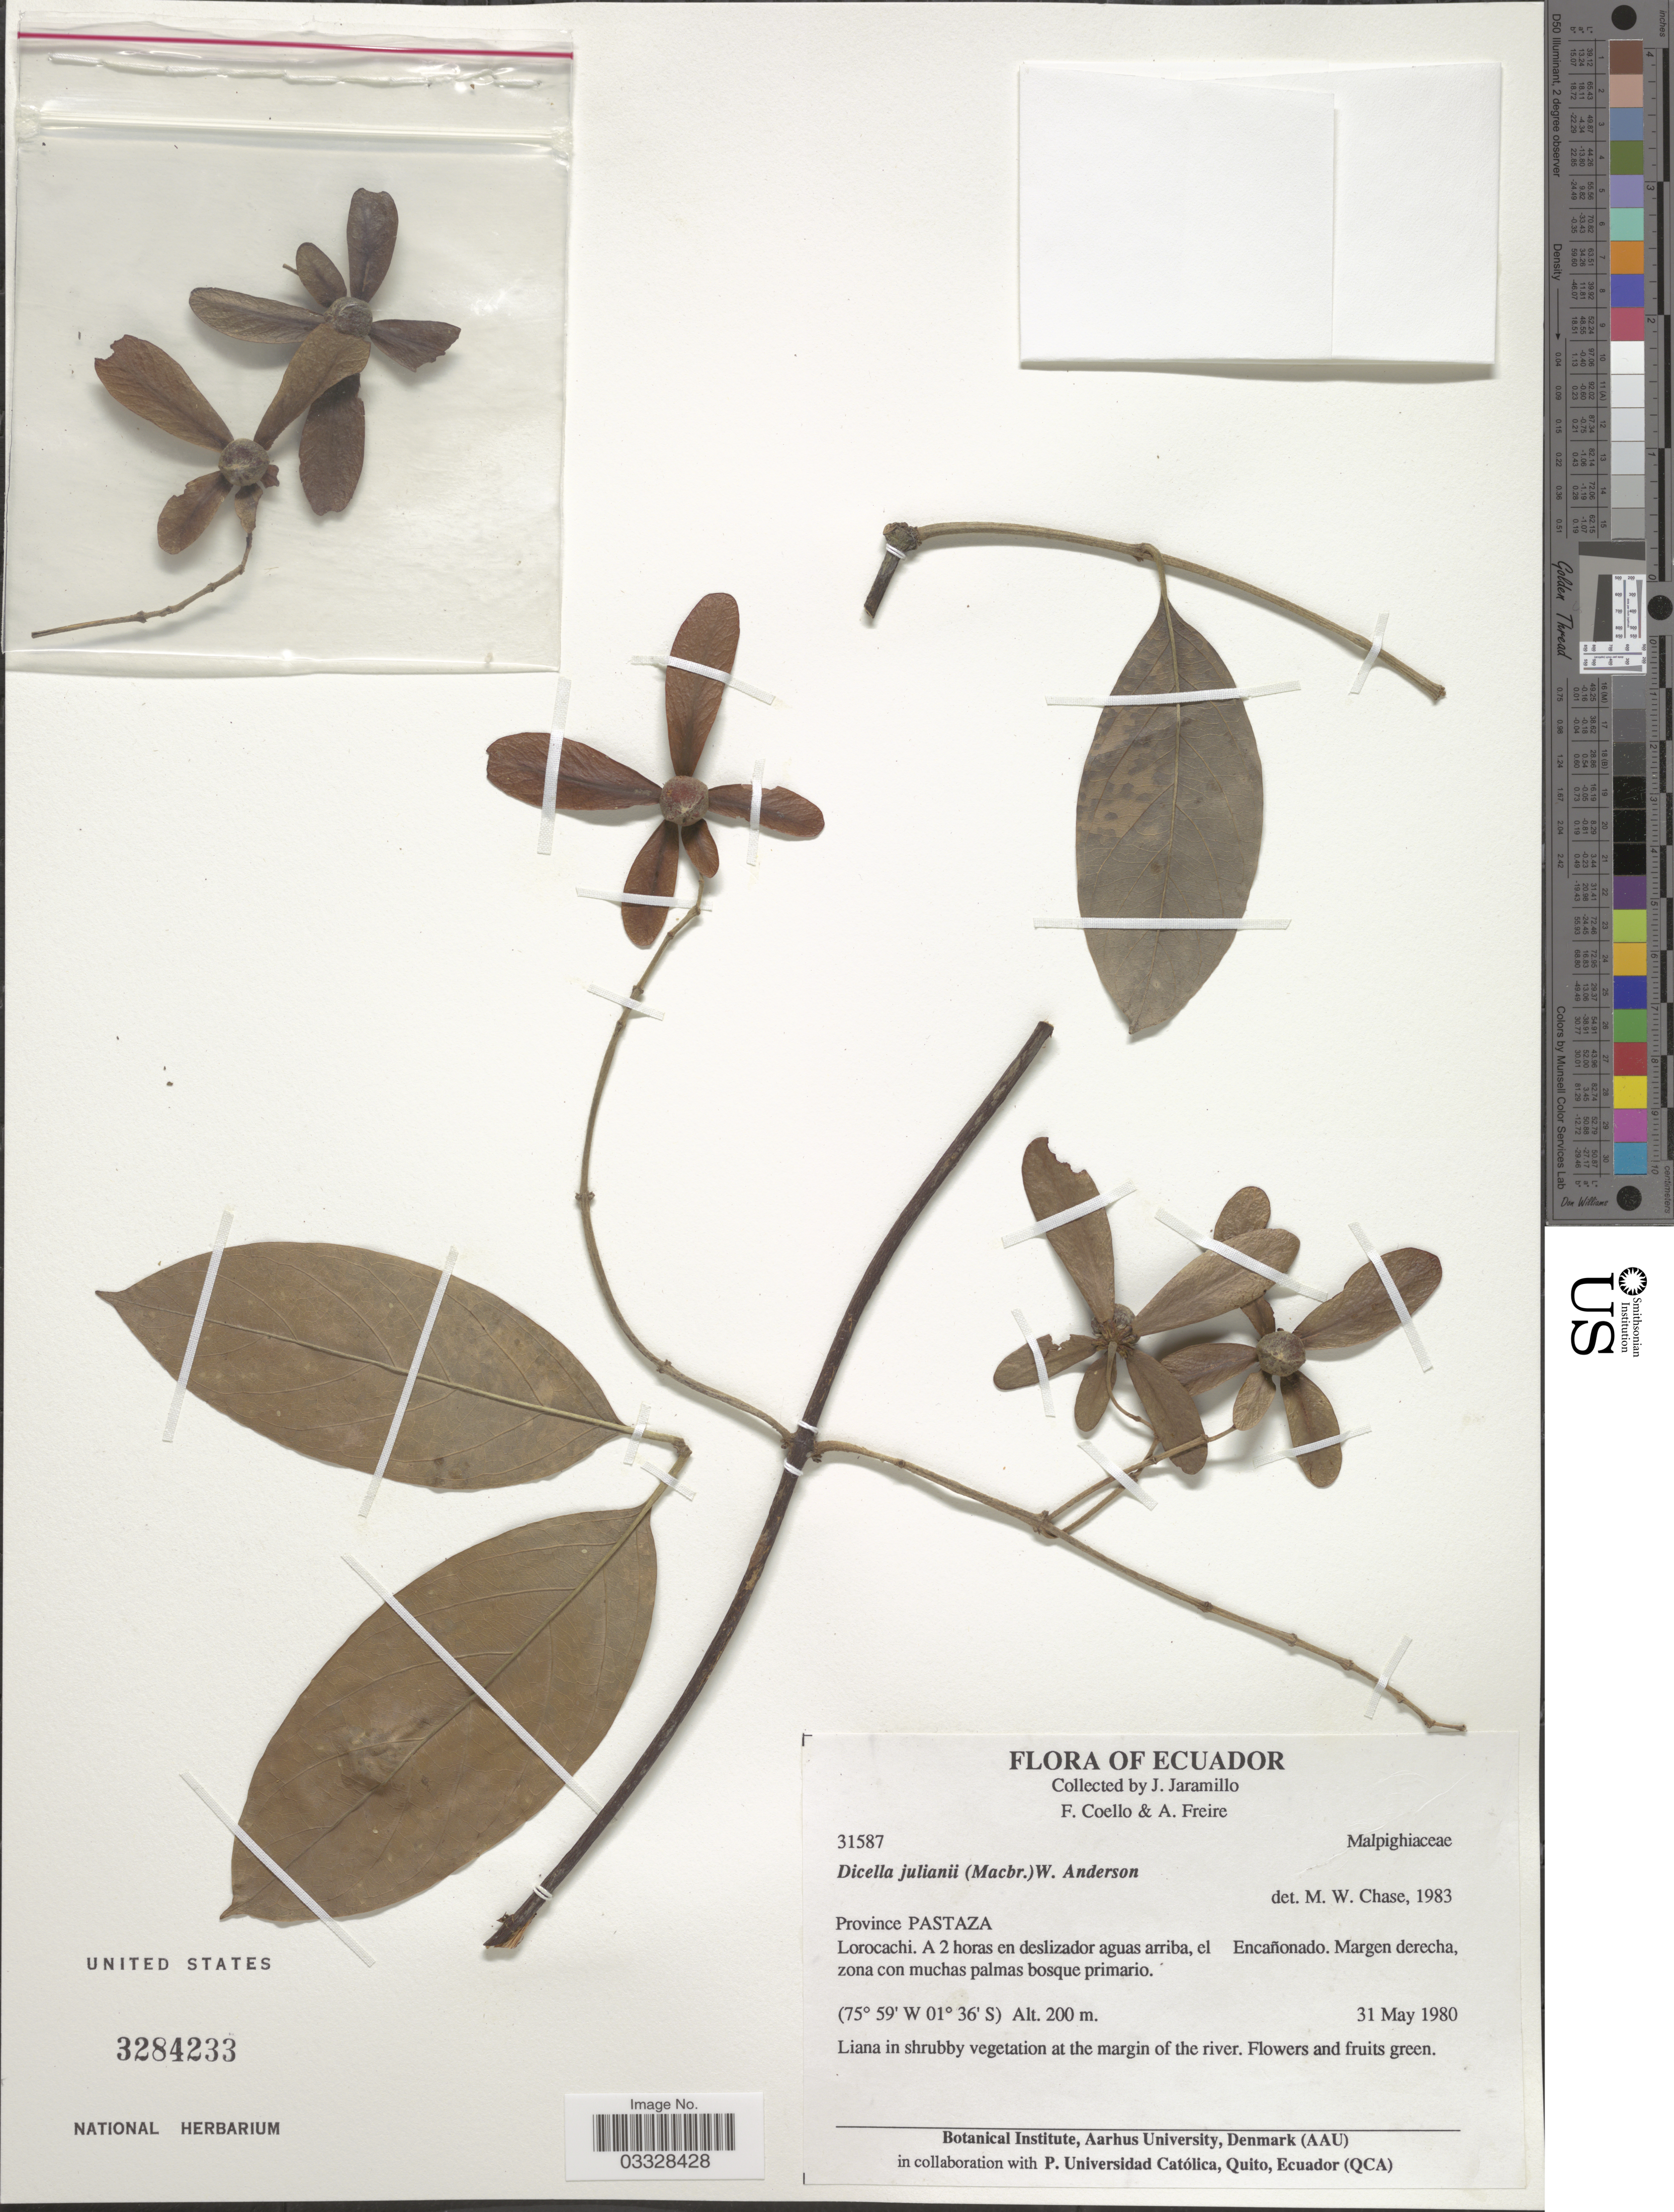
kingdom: Plantae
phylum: Tracheophyta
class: Magnoliopsida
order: Malpighiales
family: Malpighiaceae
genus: Dicella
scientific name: Dicella julianii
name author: (J.F. Macbr.) W.R. Anderson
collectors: J. Jaramillo, F. Coello & A. Freire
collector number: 31587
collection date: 1980-05-31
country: Ecuador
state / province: Pastaza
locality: Lorocachi. A 2 horas en deslizador aguas arriba, el Ecañaonado.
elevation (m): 200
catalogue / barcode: US 3284233